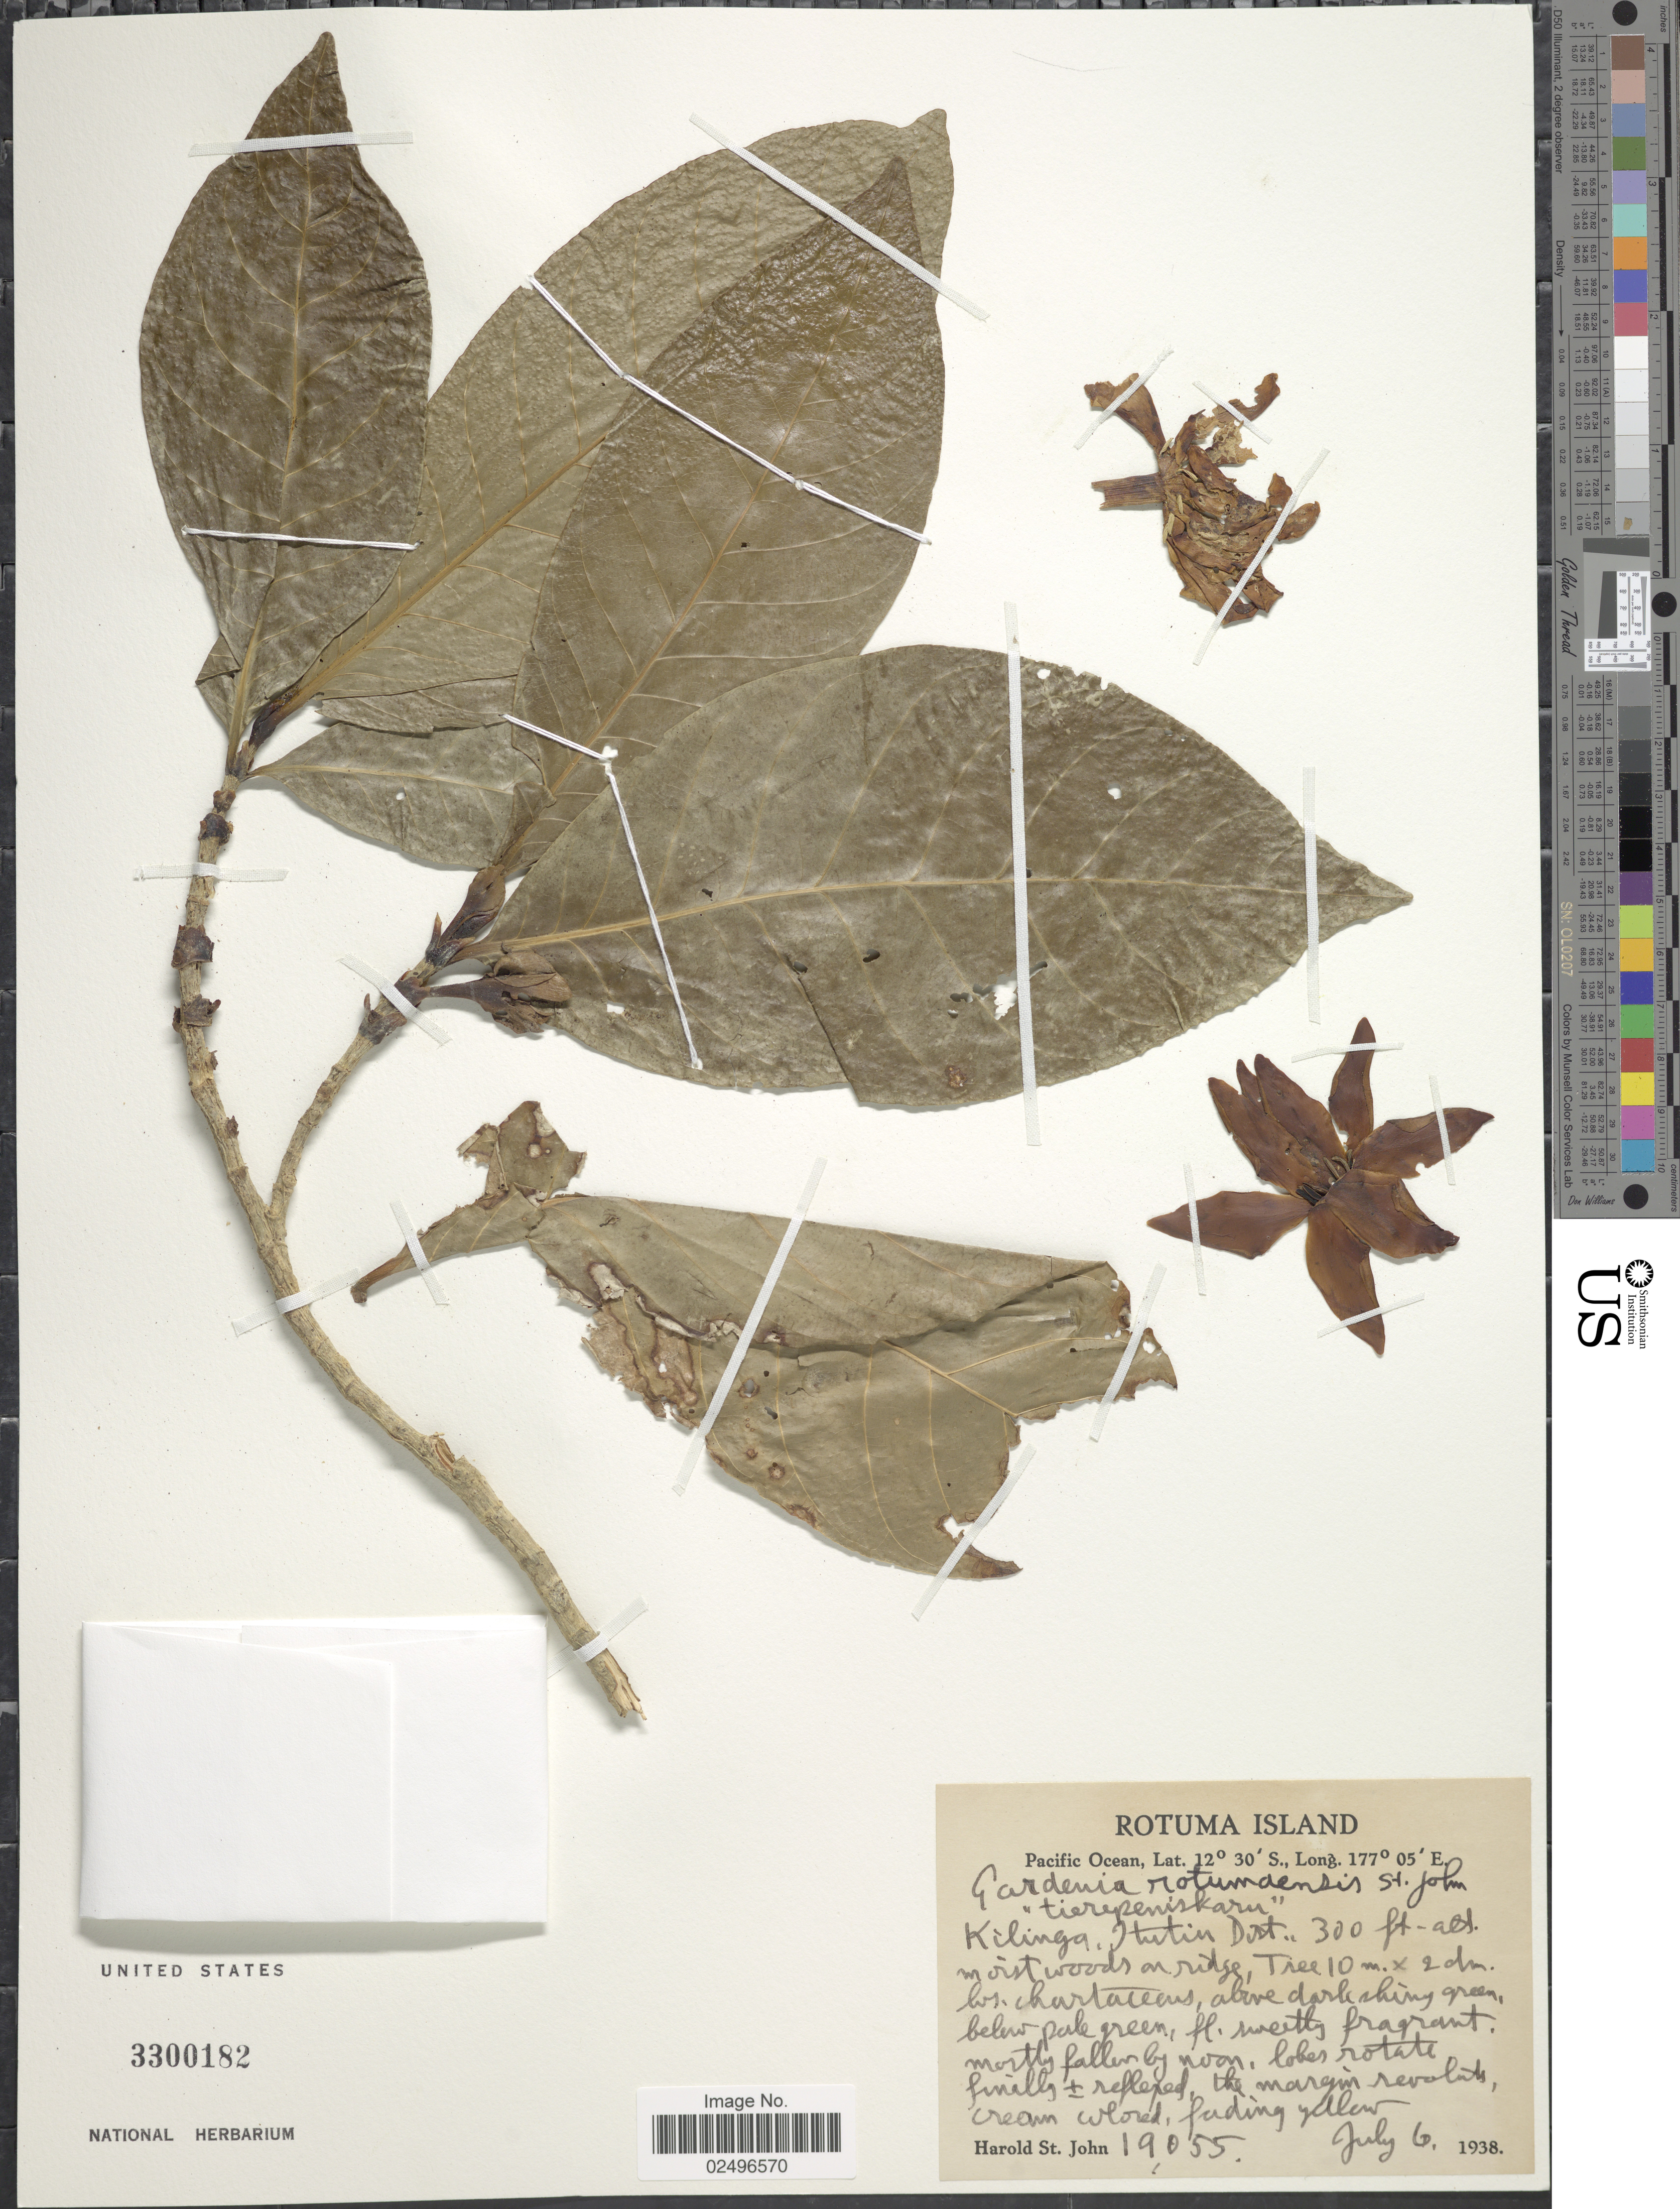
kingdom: Plantae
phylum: Tracheophyta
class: Magnoliopsida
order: Gentianales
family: Rubiaceae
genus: Gardenia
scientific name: Gardenia rotumaensis H. St. John, ined.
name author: H. St. John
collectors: H. St. John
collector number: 19055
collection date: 1938-07-06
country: Fiji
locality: Rotuma Island, Pacific Ocean, Kilinga Itutin Dist.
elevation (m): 91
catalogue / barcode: US 3300182